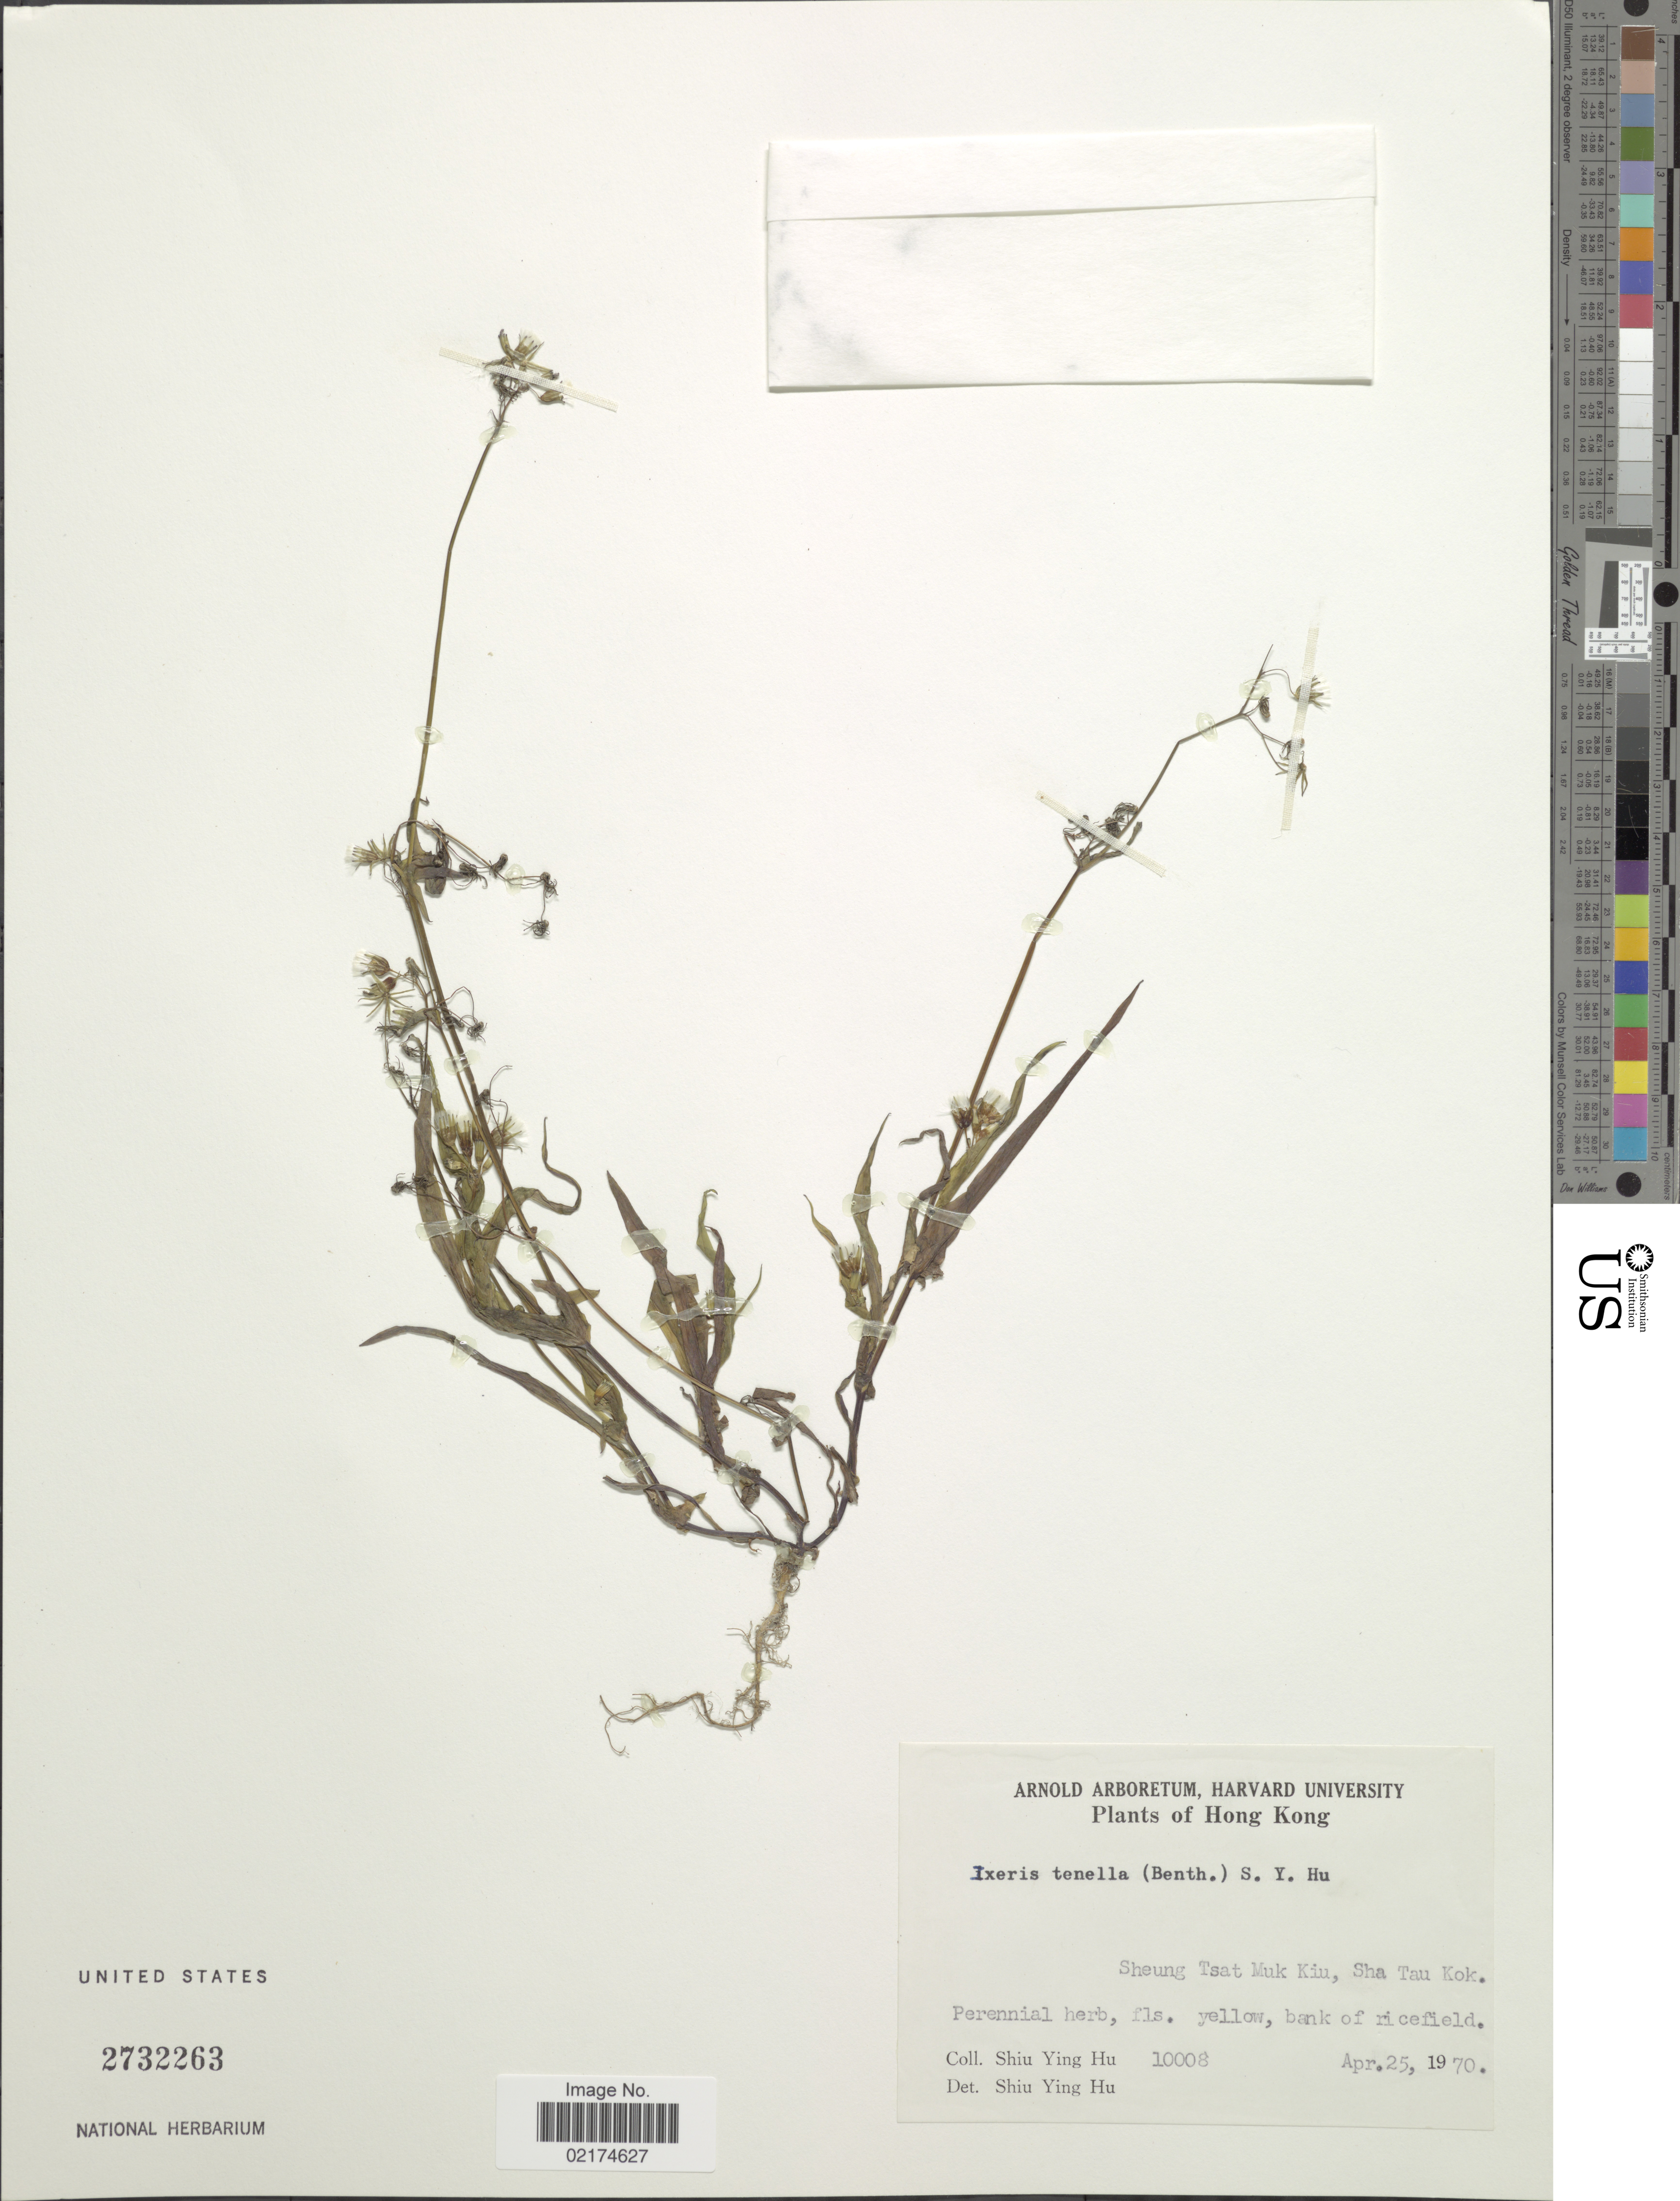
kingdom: Plantae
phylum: Tracheophyta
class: Magnoliopsida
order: Asterales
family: Asteraceae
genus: Ixeris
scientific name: Ixeris tenella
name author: (Benth.) S.Y. Hu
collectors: S. Y. Hu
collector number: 10008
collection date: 1970-04-25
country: China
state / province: Hong Kong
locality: Sheung Tsat Muk Kiu, Sha Tau Kok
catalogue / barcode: US 2732263